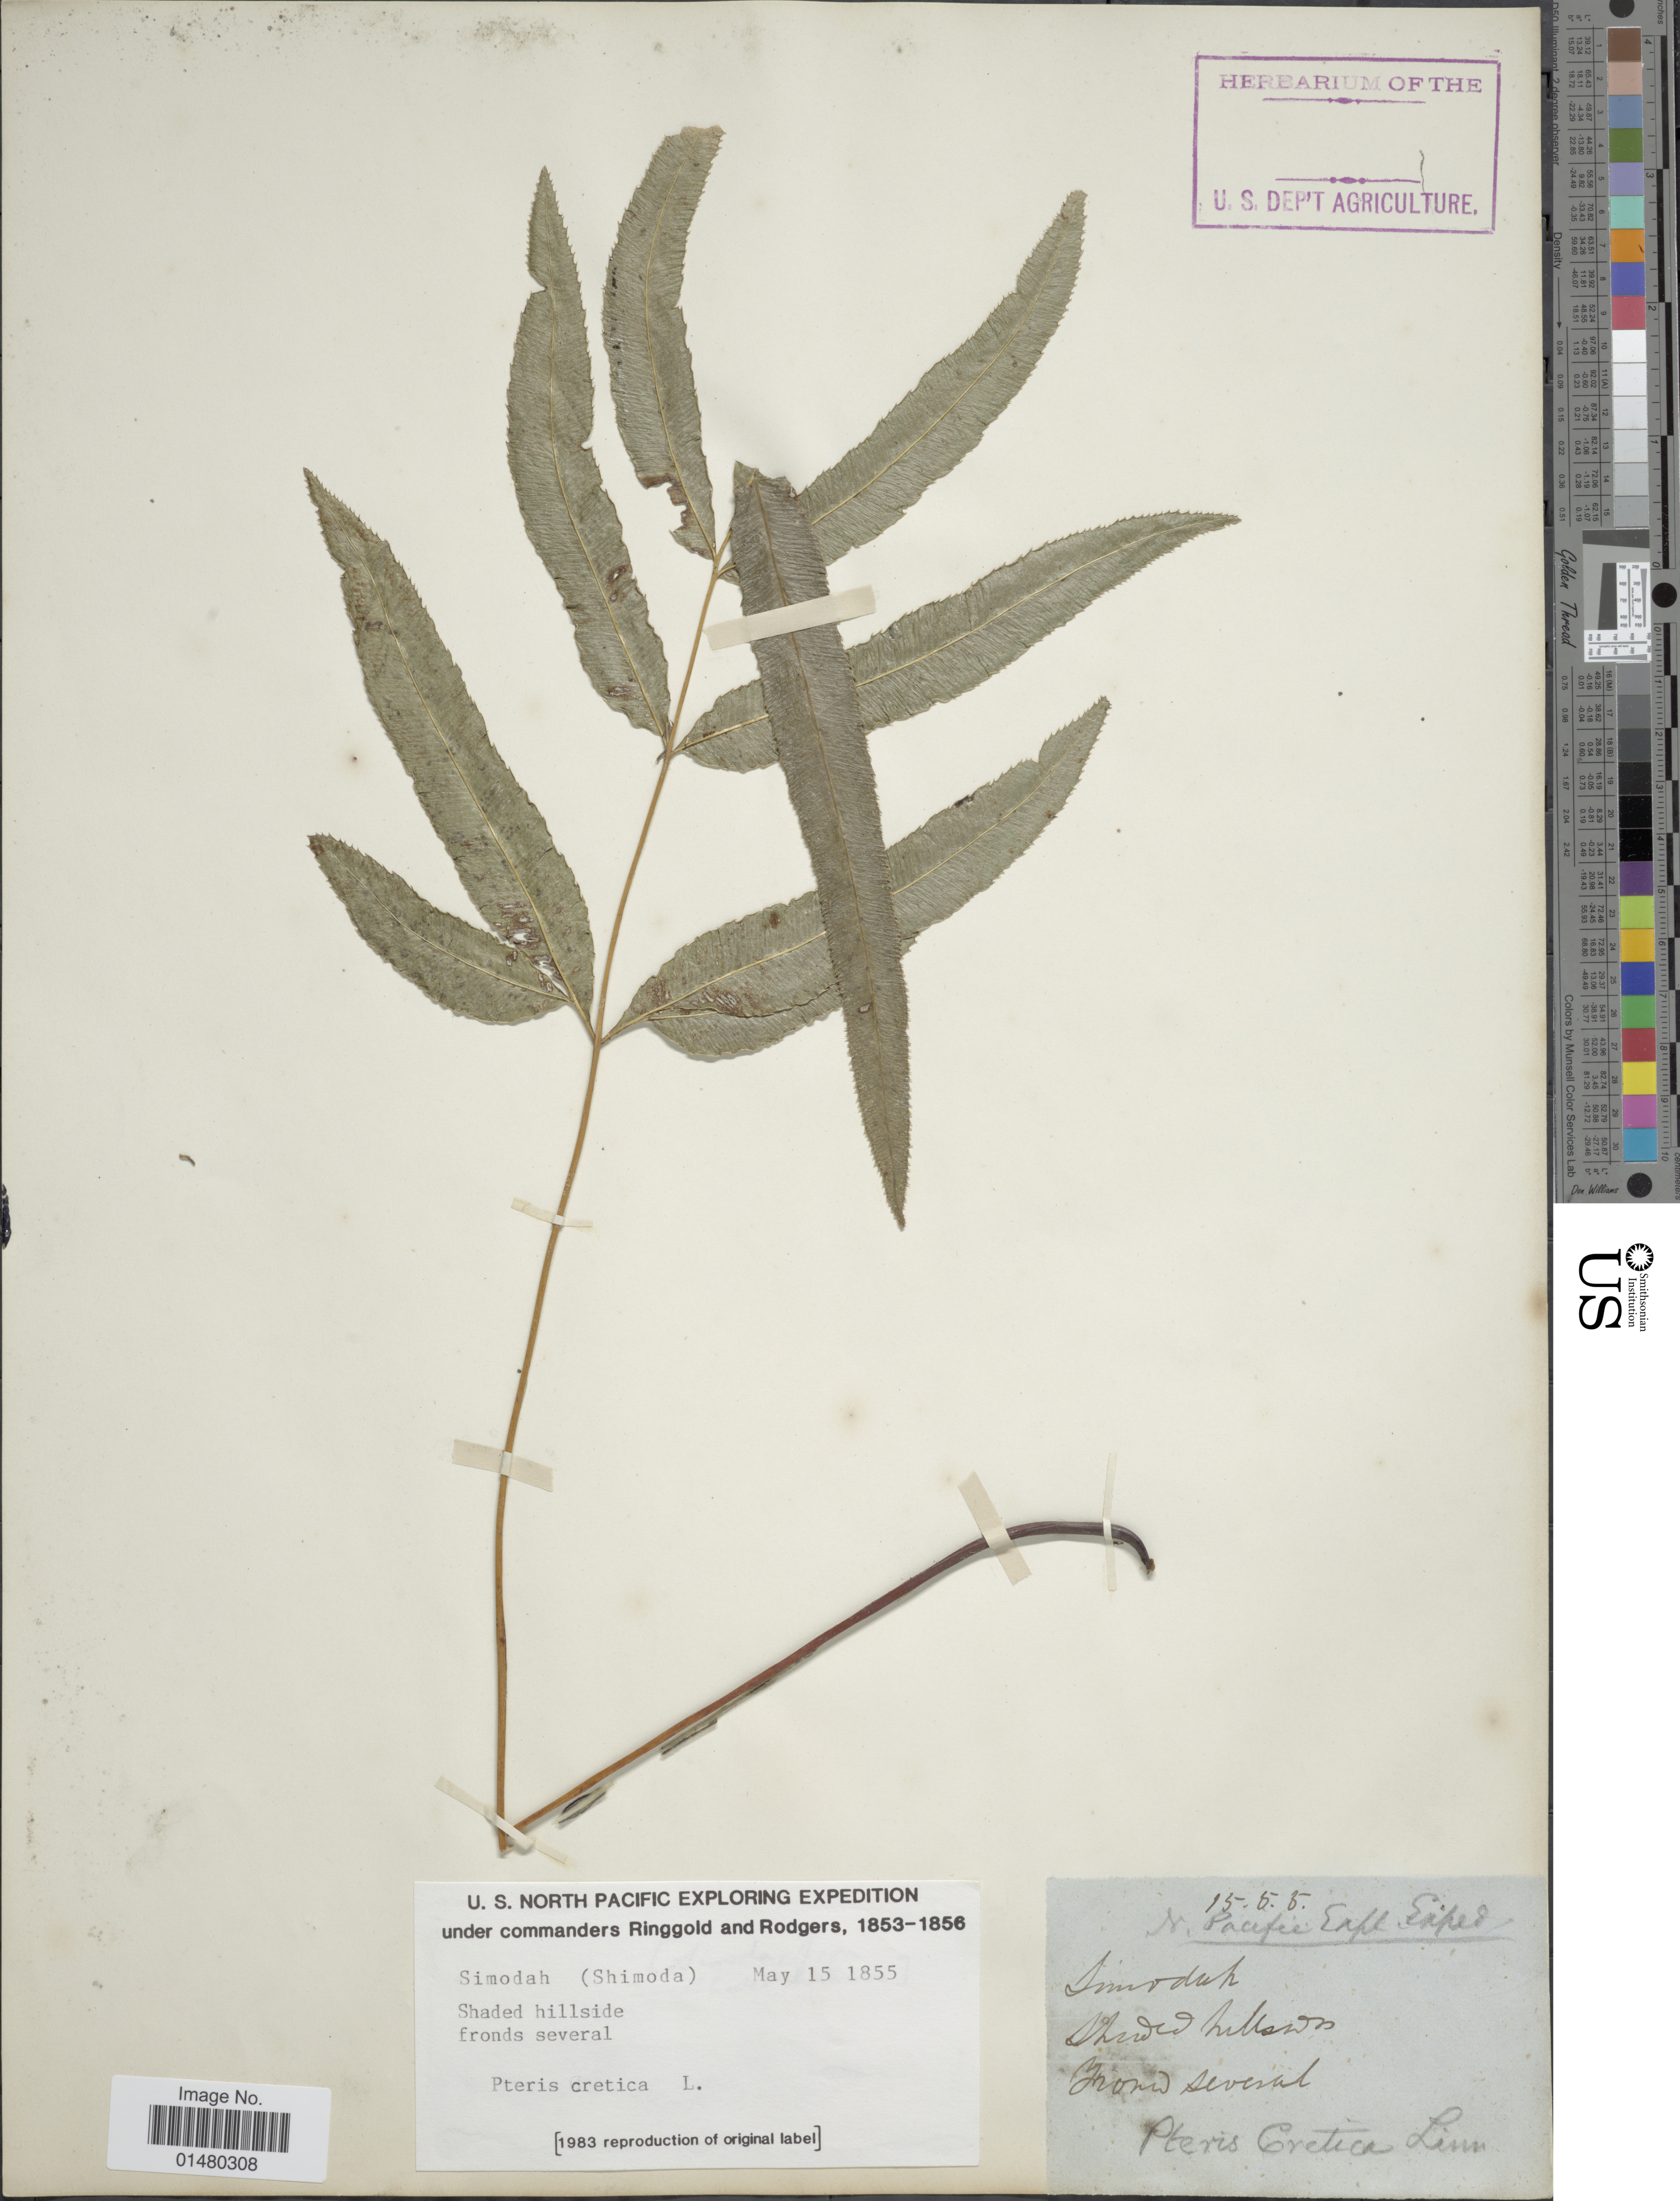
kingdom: Plantae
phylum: Tracheophyta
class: Polypodiopsida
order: Polypodiales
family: Pteridaceae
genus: Pteris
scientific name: Pteris cretica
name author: L.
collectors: U. S. North Pacific Explor. Exped.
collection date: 1855-05-15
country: Japan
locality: Shaded hillside fronds several